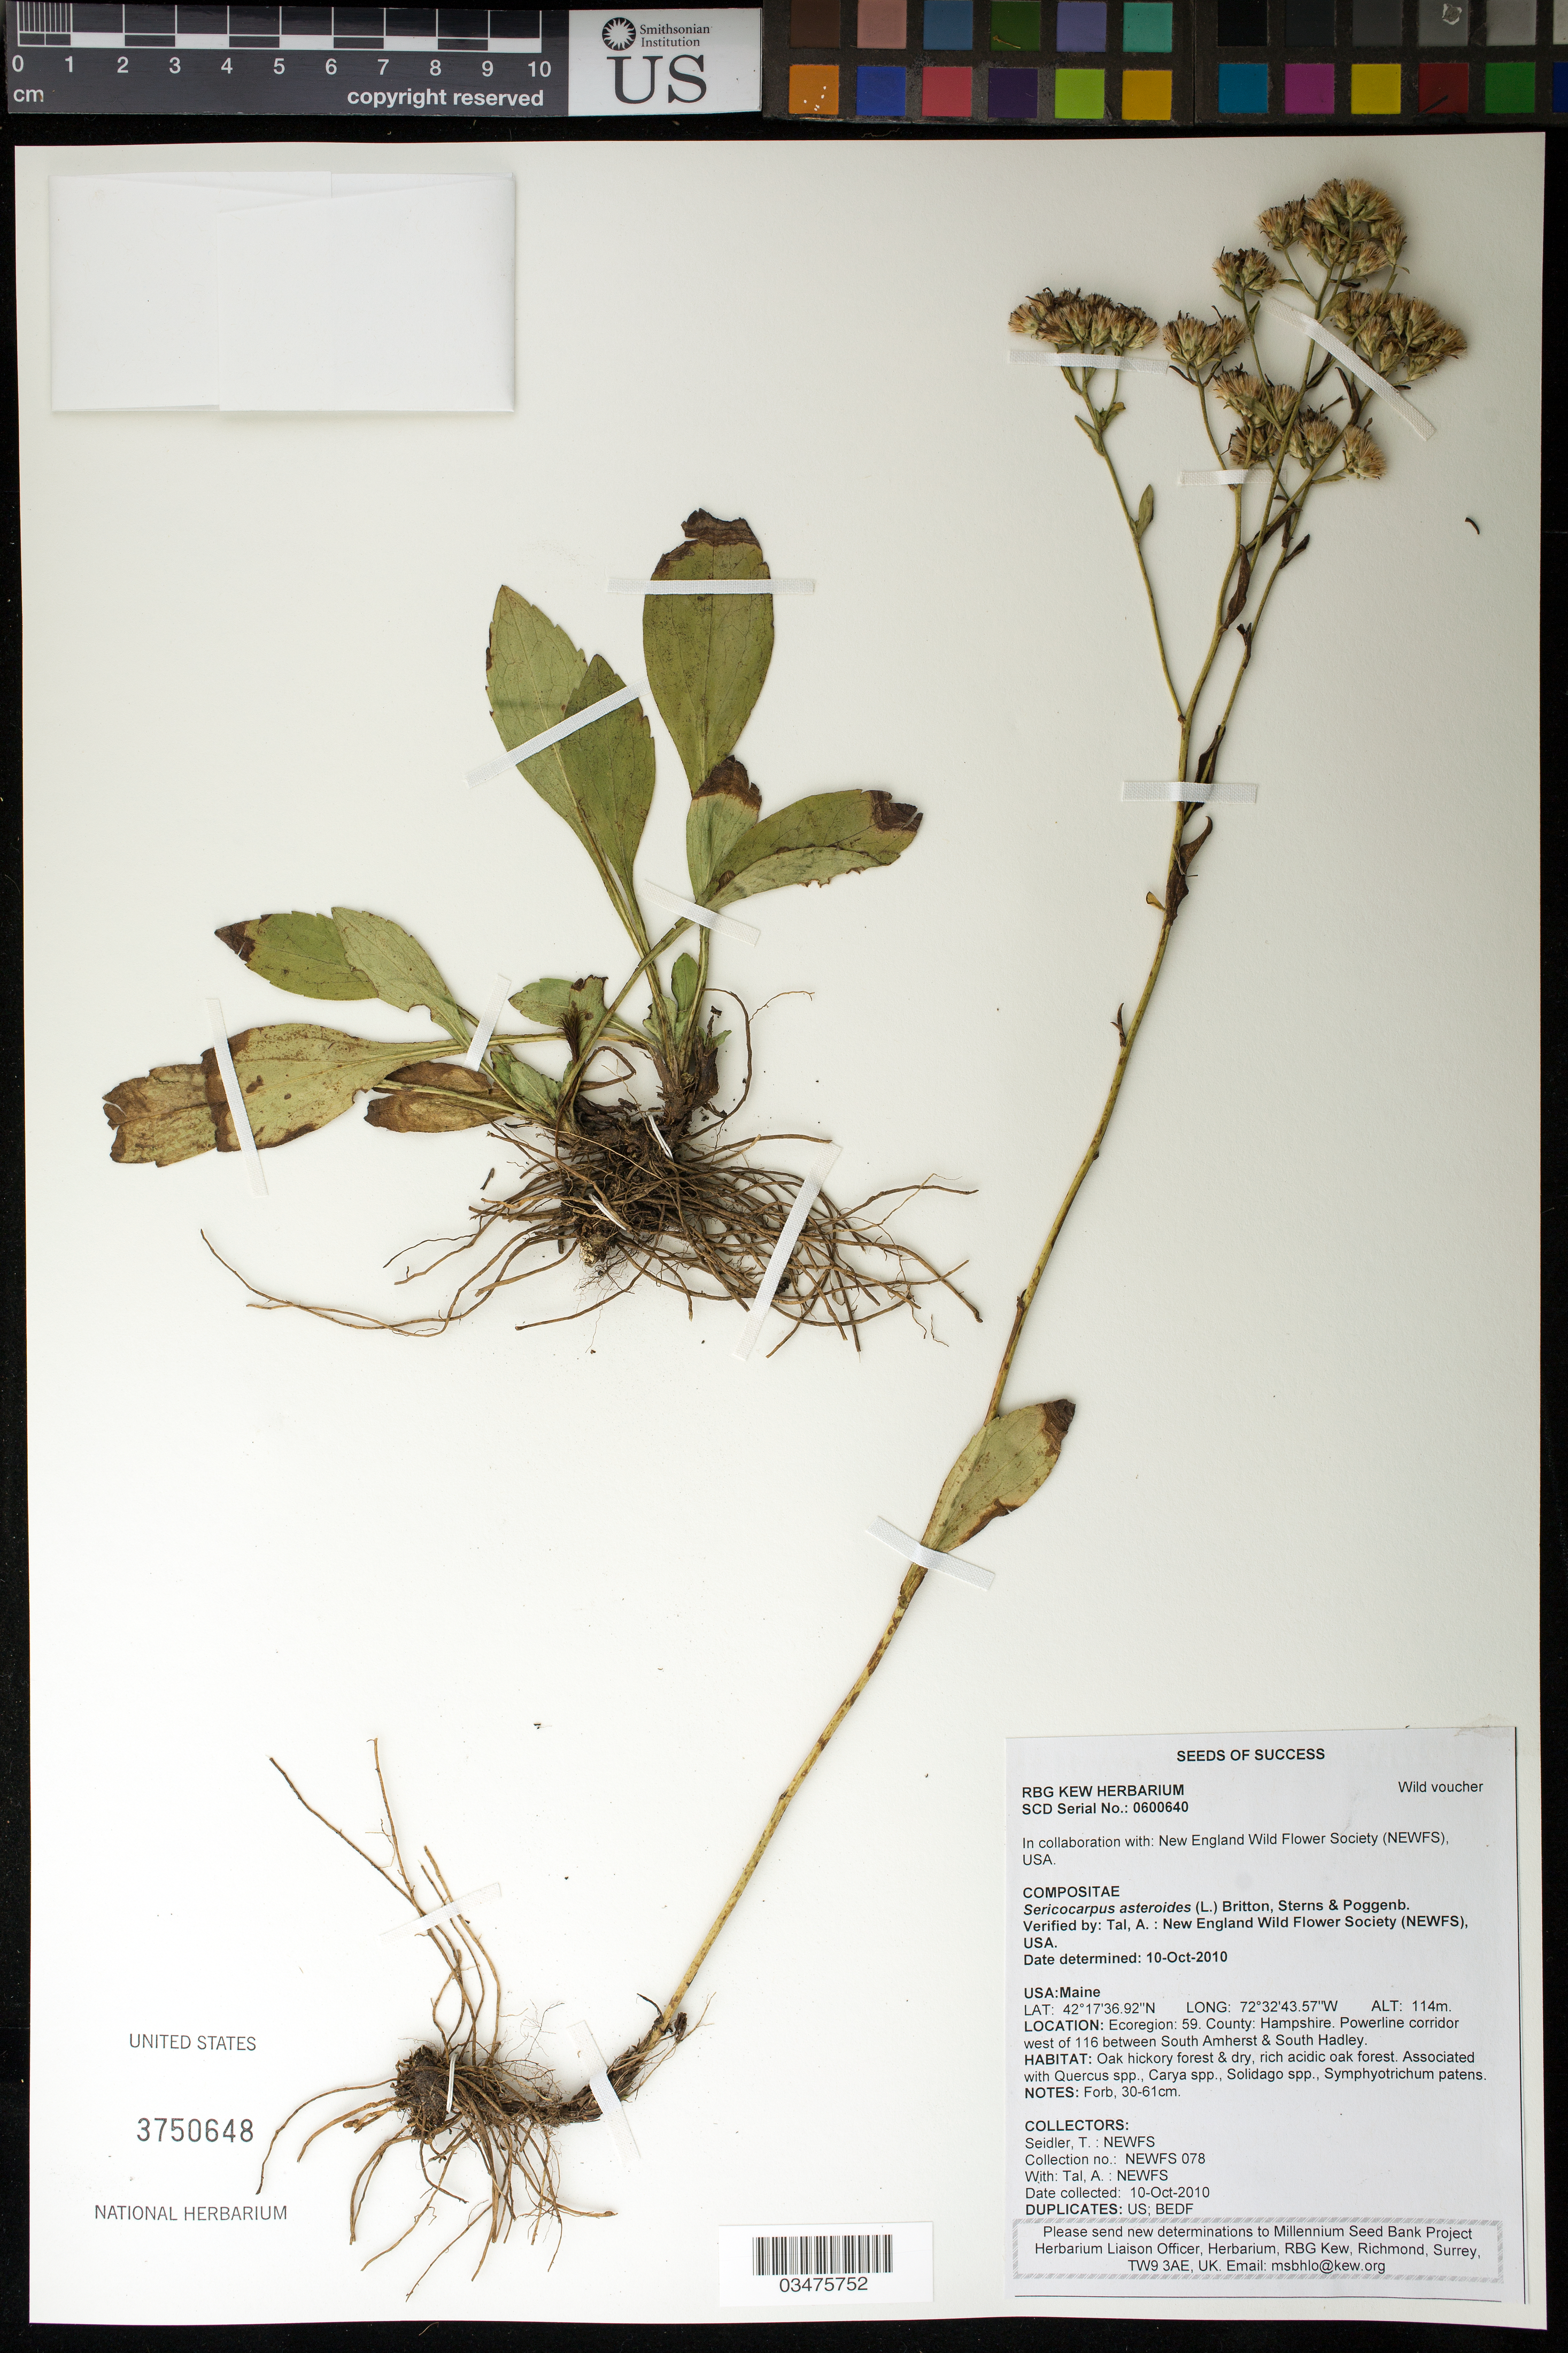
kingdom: Plantae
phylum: Tracheophyta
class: Magnoliopsida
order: Asterales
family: Asteraceae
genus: Sericocarpus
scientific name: Sericocarpus asteroides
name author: (L.) Britton, Stearns & Poggenb.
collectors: T. Seidler & A. Tal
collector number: NEWSF 078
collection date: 2010-10-10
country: United States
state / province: Maine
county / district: Hampshire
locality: Powerline corridor west of 116 between South Amherst and South Hadley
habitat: Oak hickory forest and rich acidic oak forest.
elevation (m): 114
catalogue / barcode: US 3750648